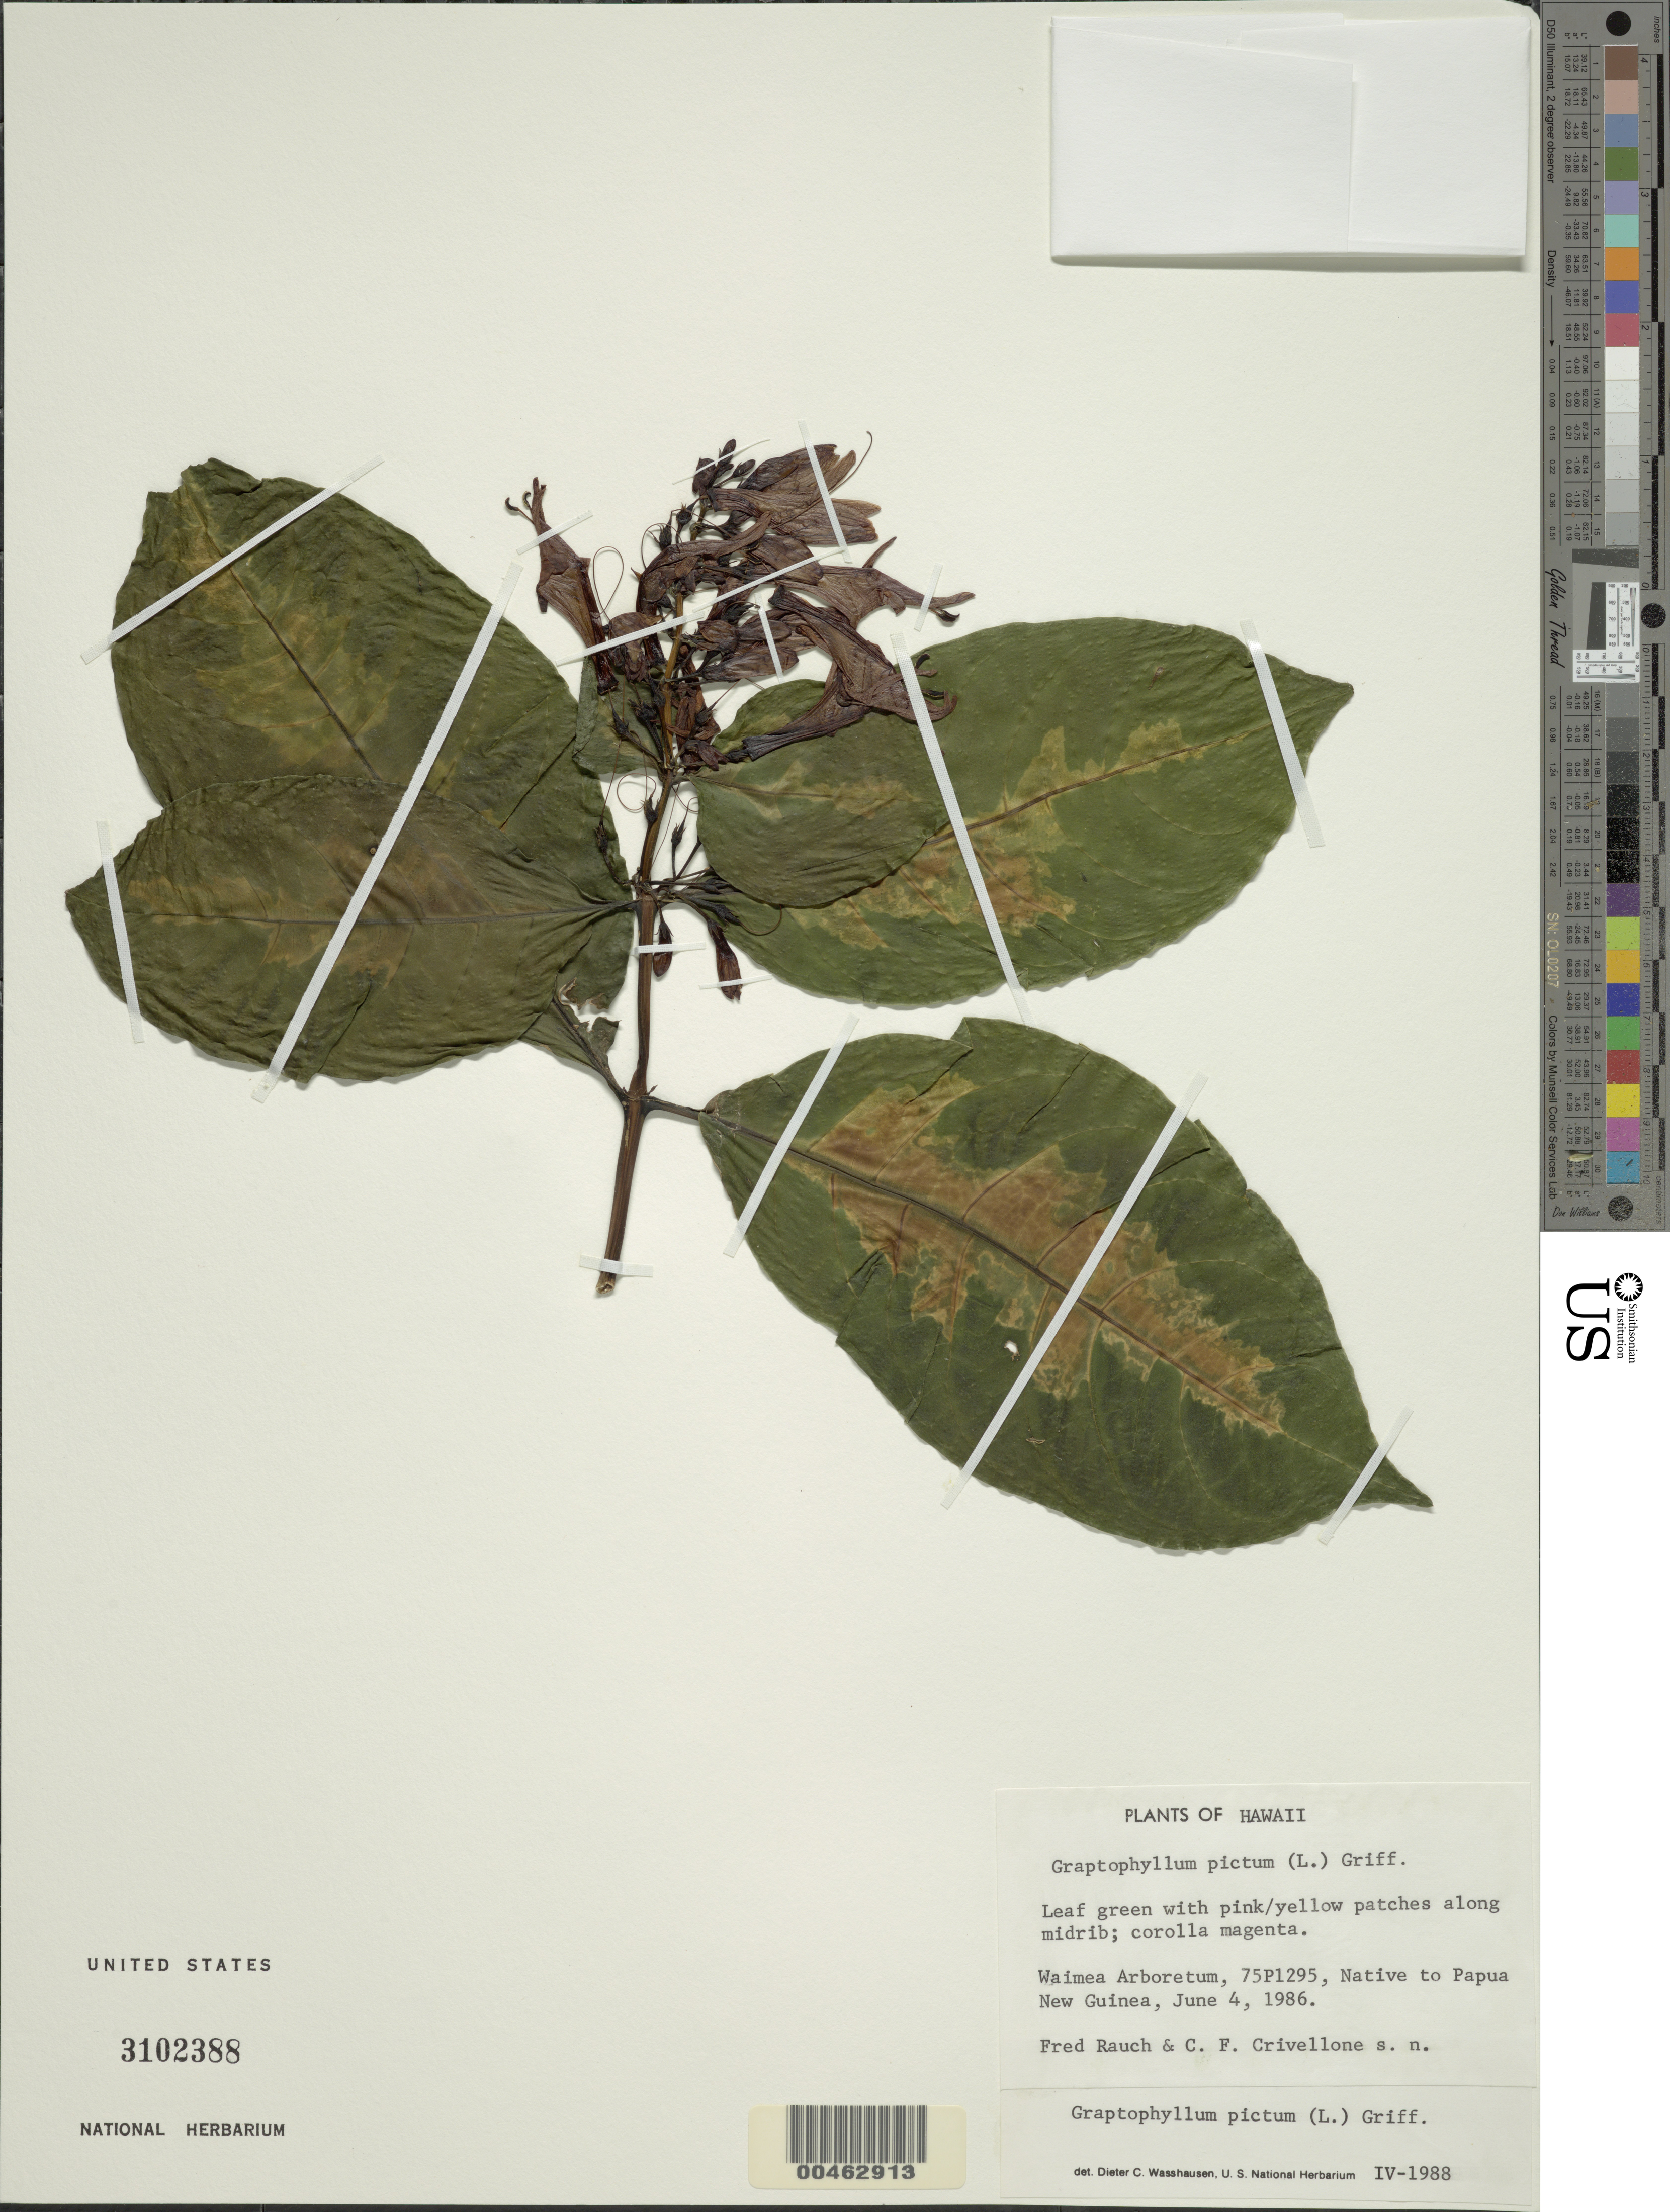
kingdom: Plantae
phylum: Tracheophyta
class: Magnoliopsida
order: Lamiales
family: Acanthaceae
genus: Graptophyllum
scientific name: Graptophyllum pictum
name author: (L.) Griff.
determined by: Wasshausen, Dieter C., (BOT), Smithsonian Institution - National Museum of Natural History (UNITED STATES)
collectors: F. Rauch & C. Crivellone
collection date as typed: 4 Jun 1986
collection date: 1986-06-04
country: United States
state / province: Hawaii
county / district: Honolulu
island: Oahu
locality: Waimea Arboretum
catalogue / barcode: US 3102388